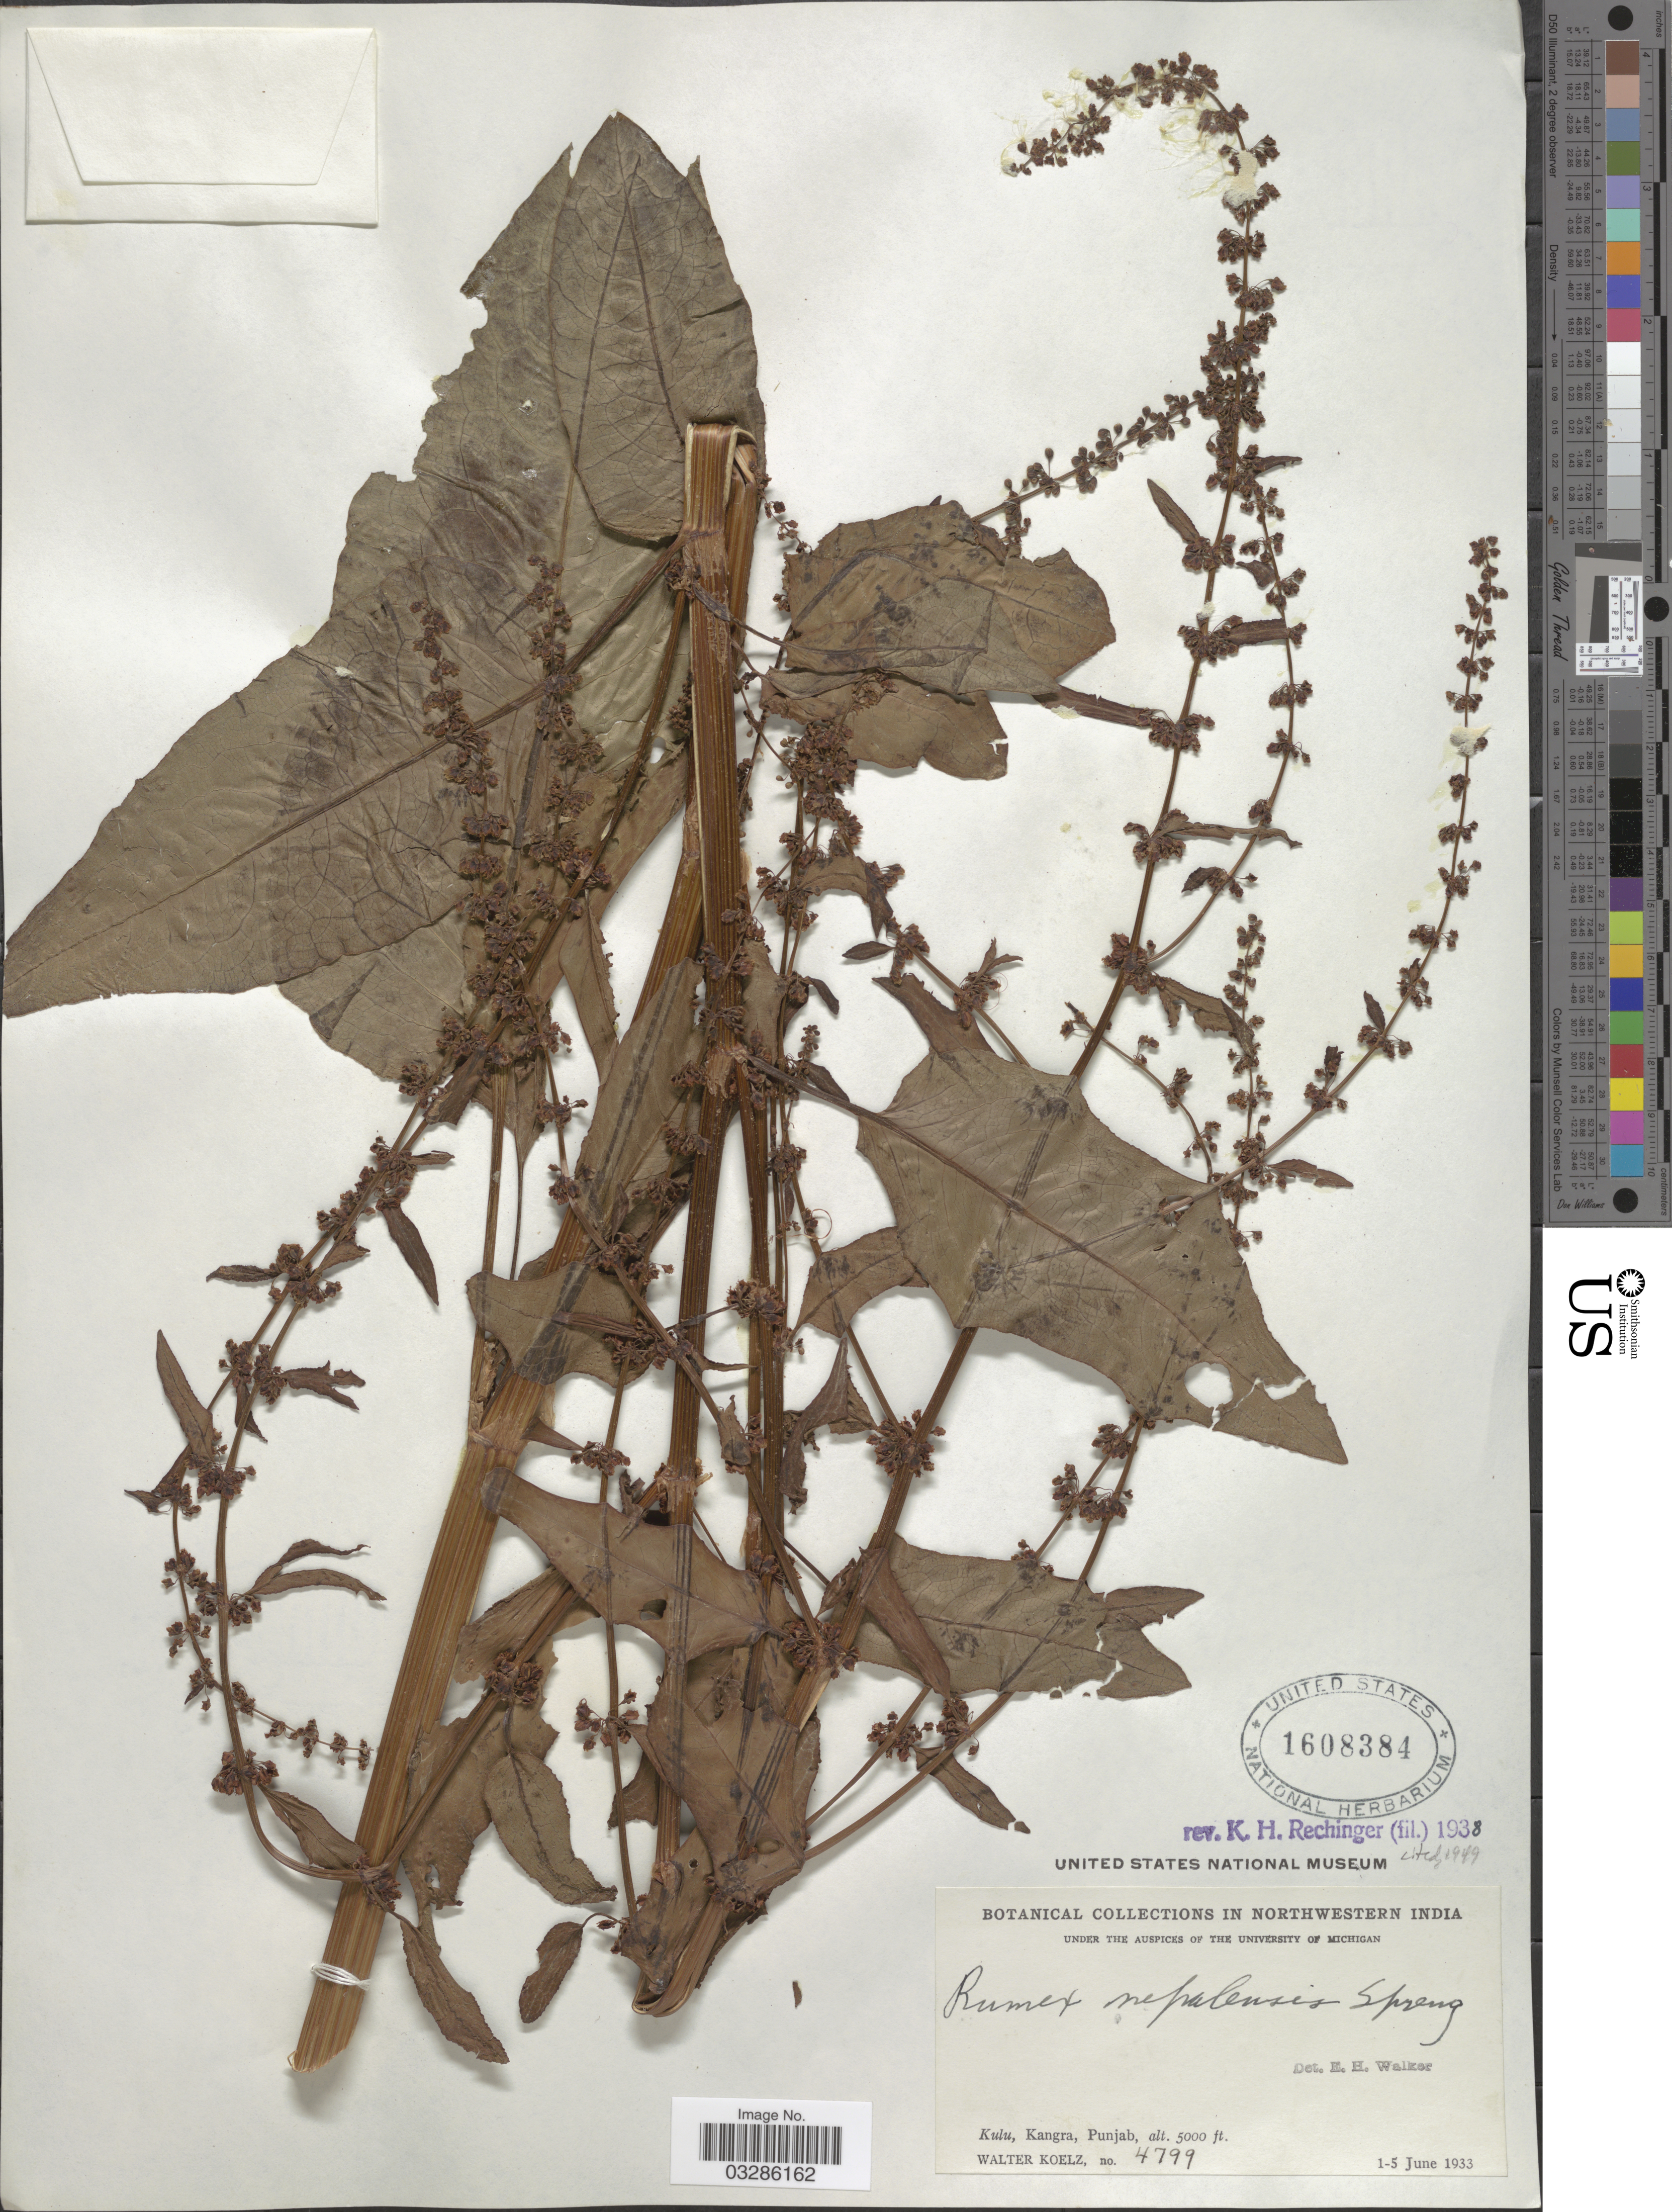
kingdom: Plantae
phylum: Tracheophyta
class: Magnoliopsida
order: Caryophyllales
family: Polygonaceae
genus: Rumex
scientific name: Rumex nepalensis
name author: Spreng.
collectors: W. N. Koelz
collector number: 4799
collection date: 1933-06-01/1933-06-05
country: India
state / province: Punjab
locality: Northwestern India. Kulu, Kangra, Punjab.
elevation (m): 1524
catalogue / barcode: US 1608384